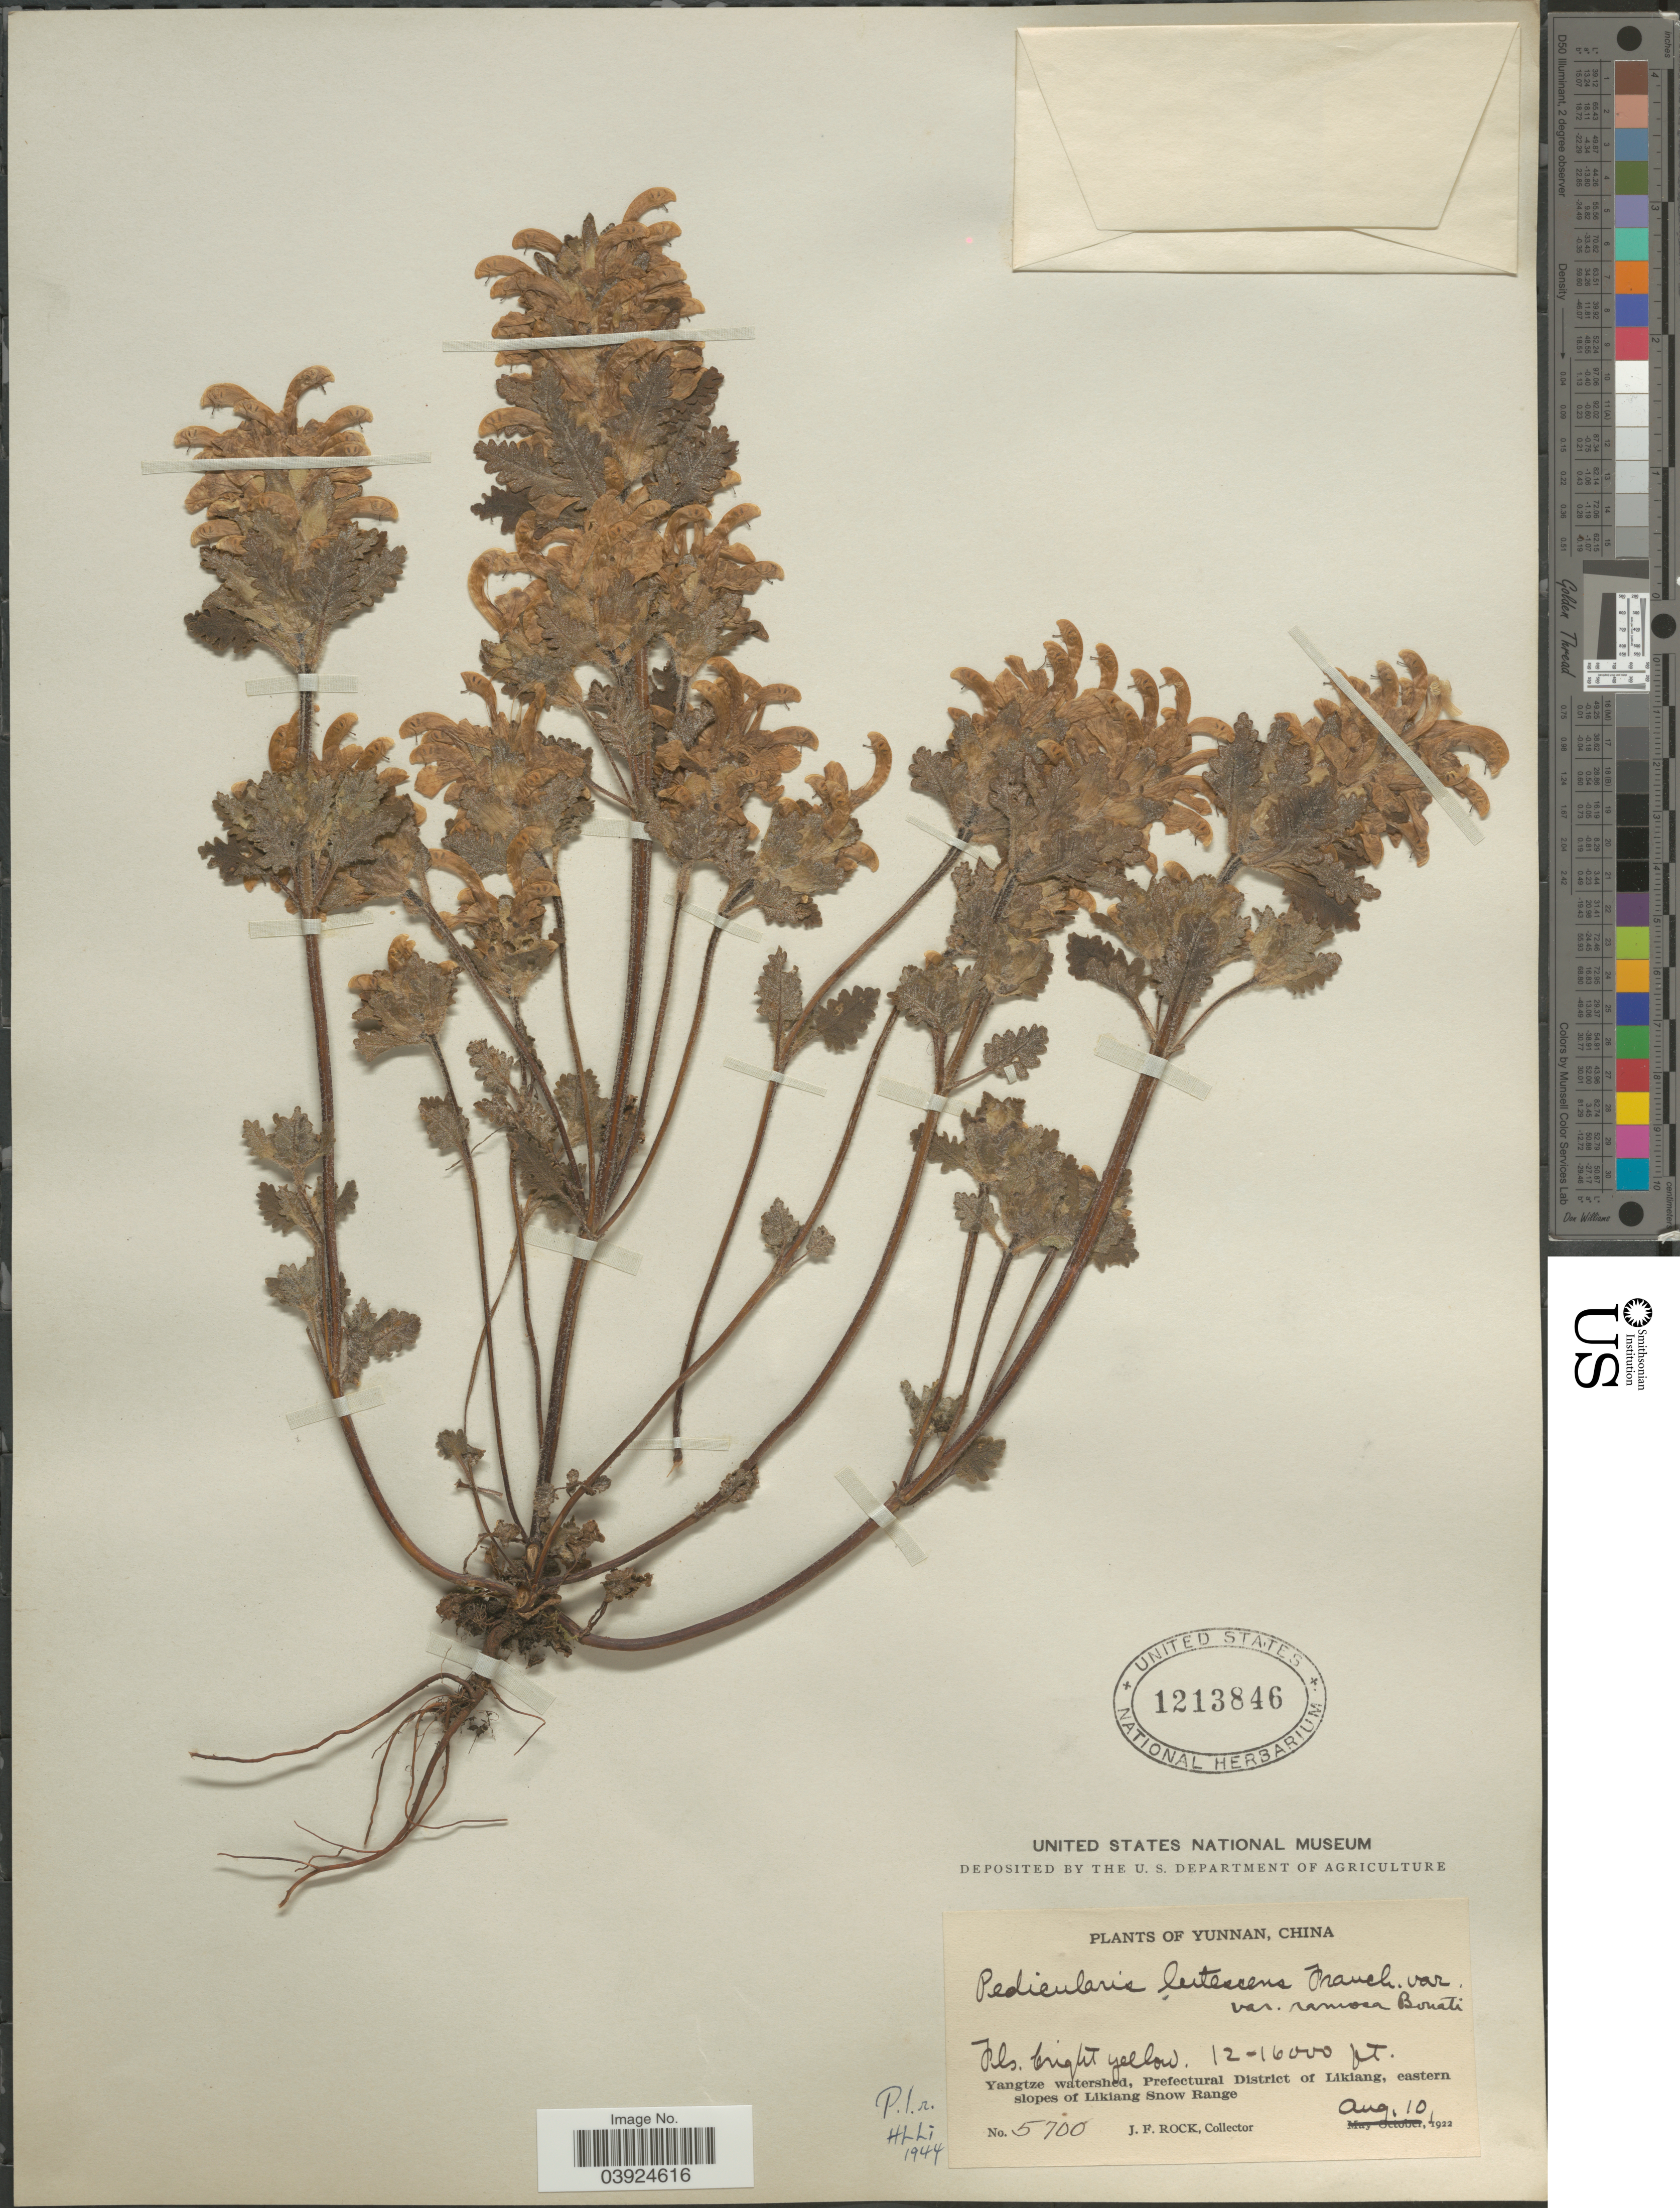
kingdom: Plantae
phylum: Tracheophyta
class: Magnoliopsida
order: Lamiales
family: Orobanchaceae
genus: Pedicularis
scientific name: Pedicularis lutescens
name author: Franch. & Maxim.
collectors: J. Rock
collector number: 5700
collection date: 1922-08-10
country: China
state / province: Yunnan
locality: Yangtze watershed, Prefectural District of Likiang, eastern slopes of Likiang Snow Range.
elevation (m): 3658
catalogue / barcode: US 1213846